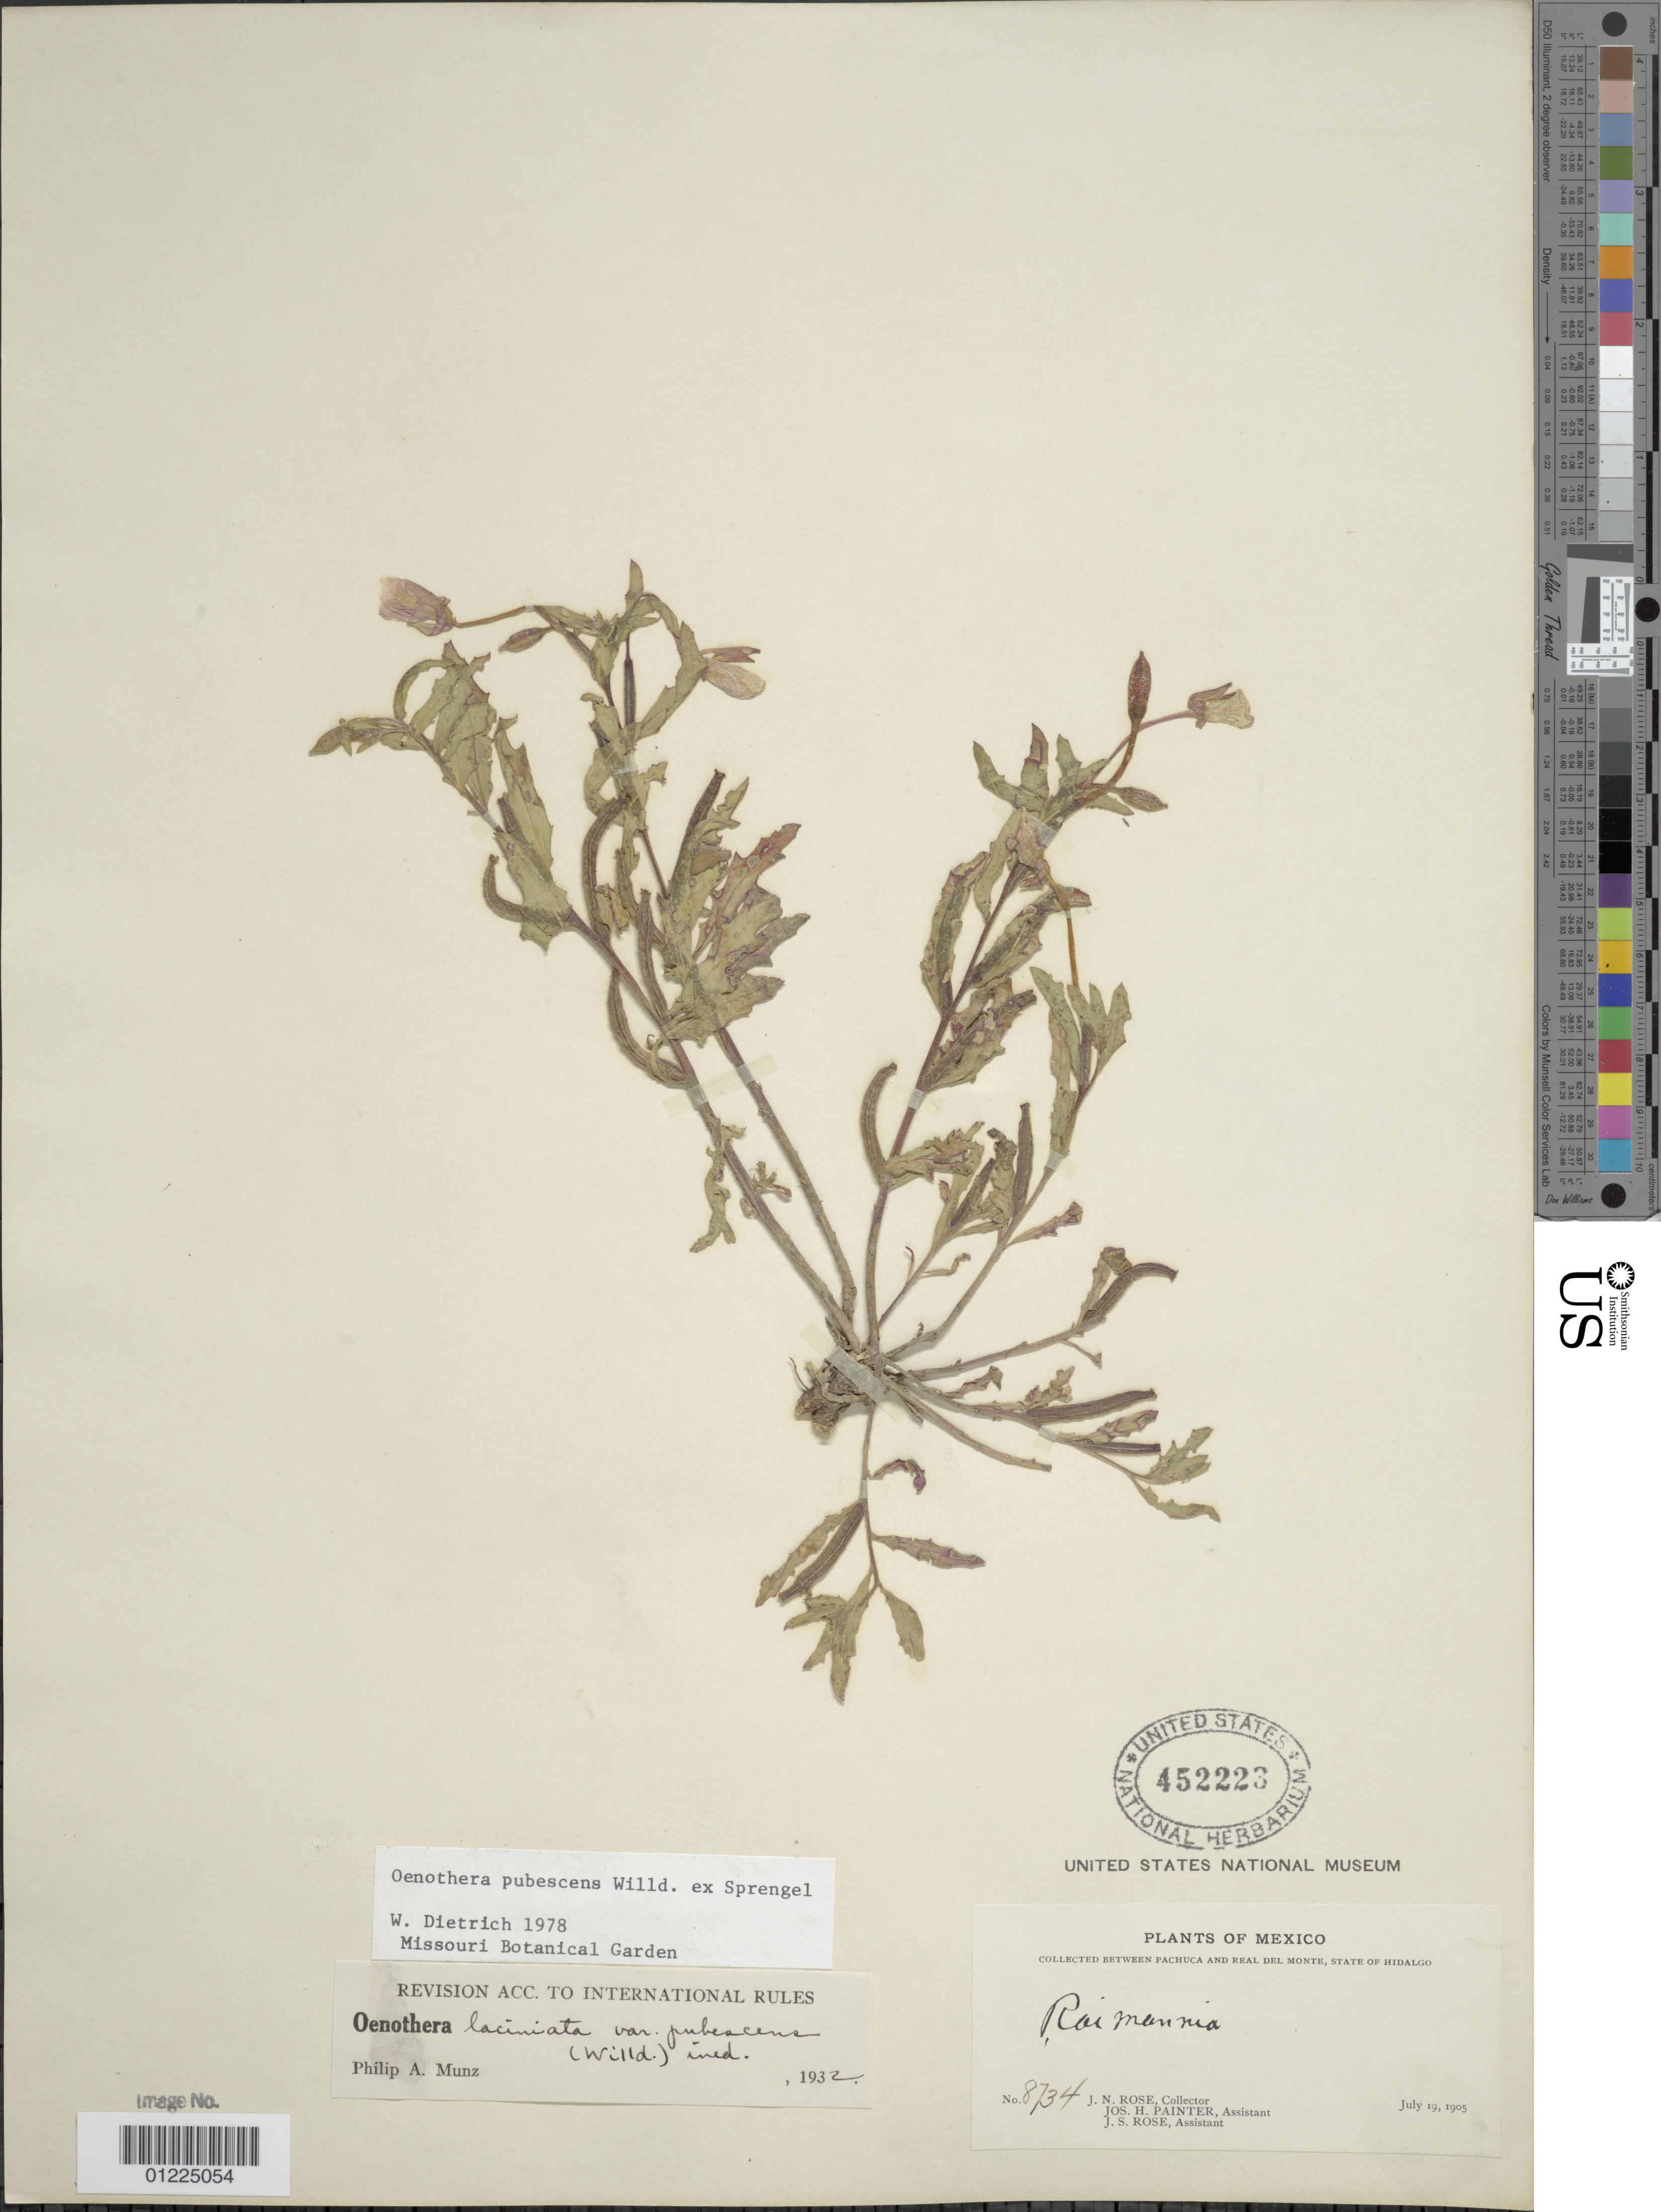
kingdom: Plantae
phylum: Tracheophyta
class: Magnoliopsida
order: Myrtales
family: Onagraceae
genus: Oenothera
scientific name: Oenothera pubescens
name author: Willd. ex Spreng.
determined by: Dietrich, W.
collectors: J. N. Rose, J. H. Painter & J. S. Rose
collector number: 8734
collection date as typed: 19 Jul 1905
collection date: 1905-07-19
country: Mexico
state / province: Hidalgo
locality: Between Pachuca and Real del Monte, State of Hidalgo.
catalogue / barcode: US 452223